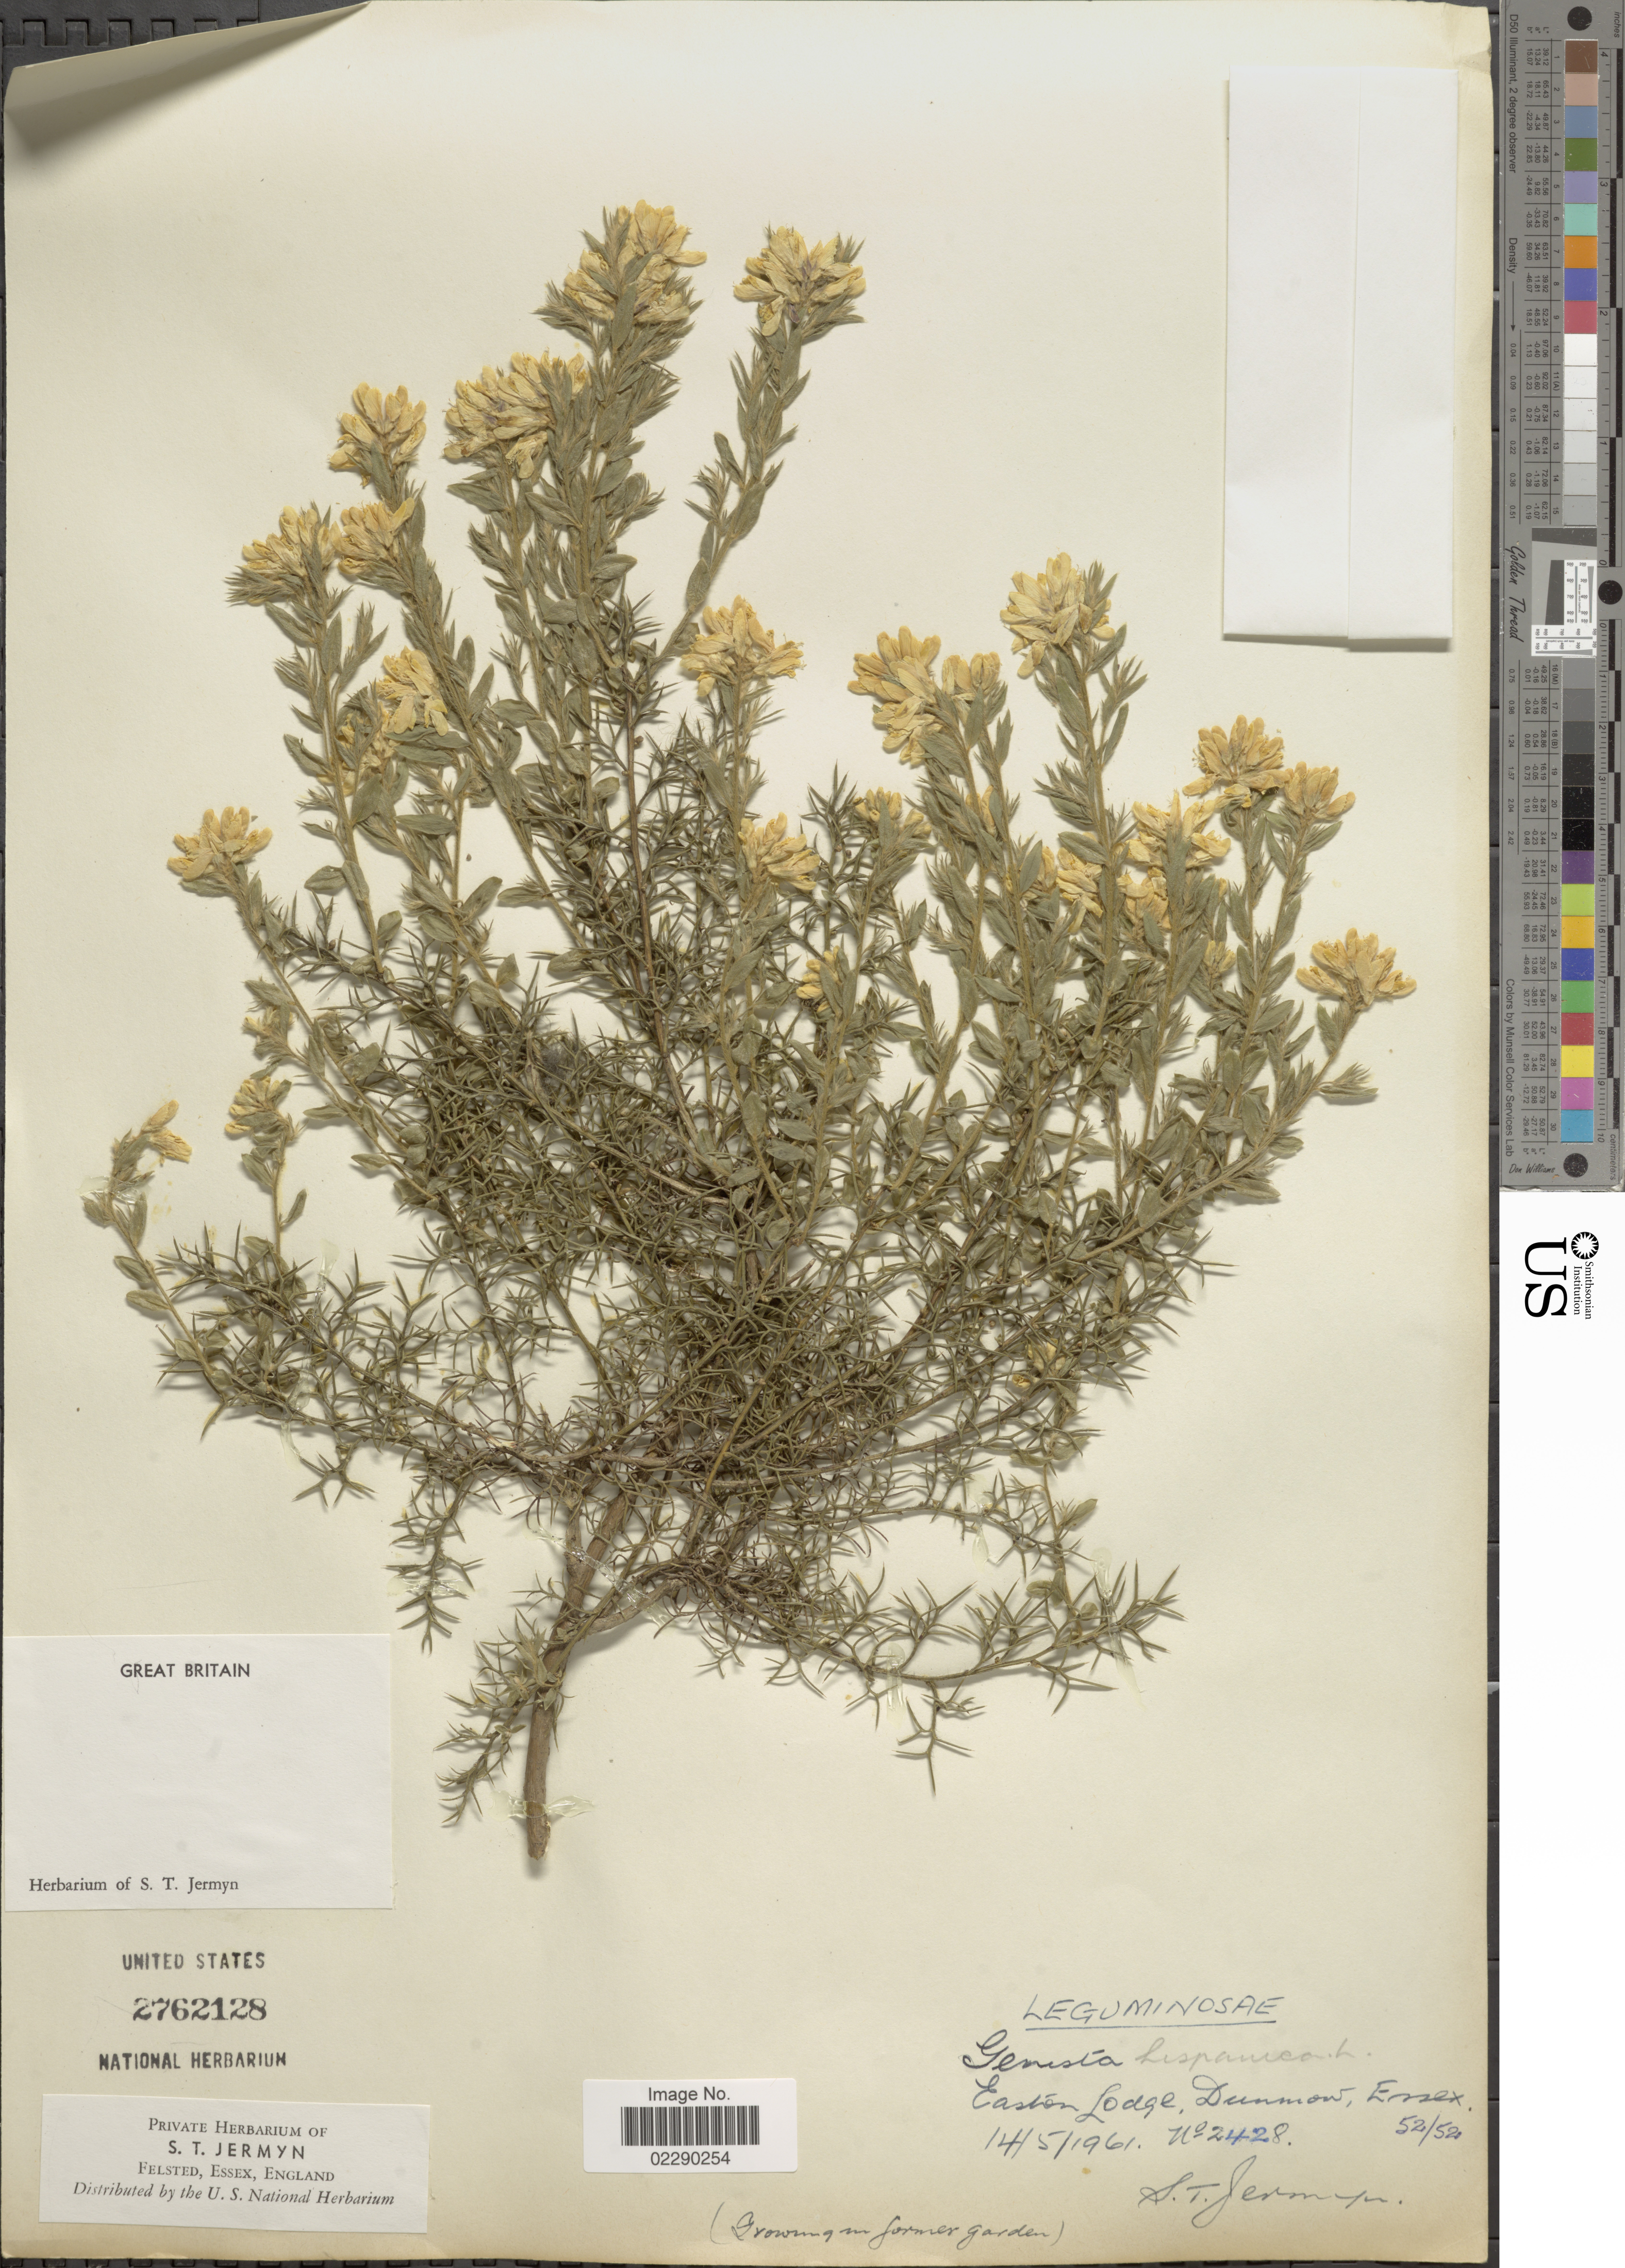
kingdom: Plantae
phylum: Tracheophyta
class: Magnoliopsida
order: Fabales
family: Fabaceae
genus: Genista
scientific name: Genista hispanica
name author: L.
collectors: S. Jermyn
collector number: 2428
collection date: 1961-05-14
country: United Kingdom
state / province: England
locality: Great Britain, Eastern Lodge, Dunmow, Essex 52/52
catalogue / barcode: US 2762128